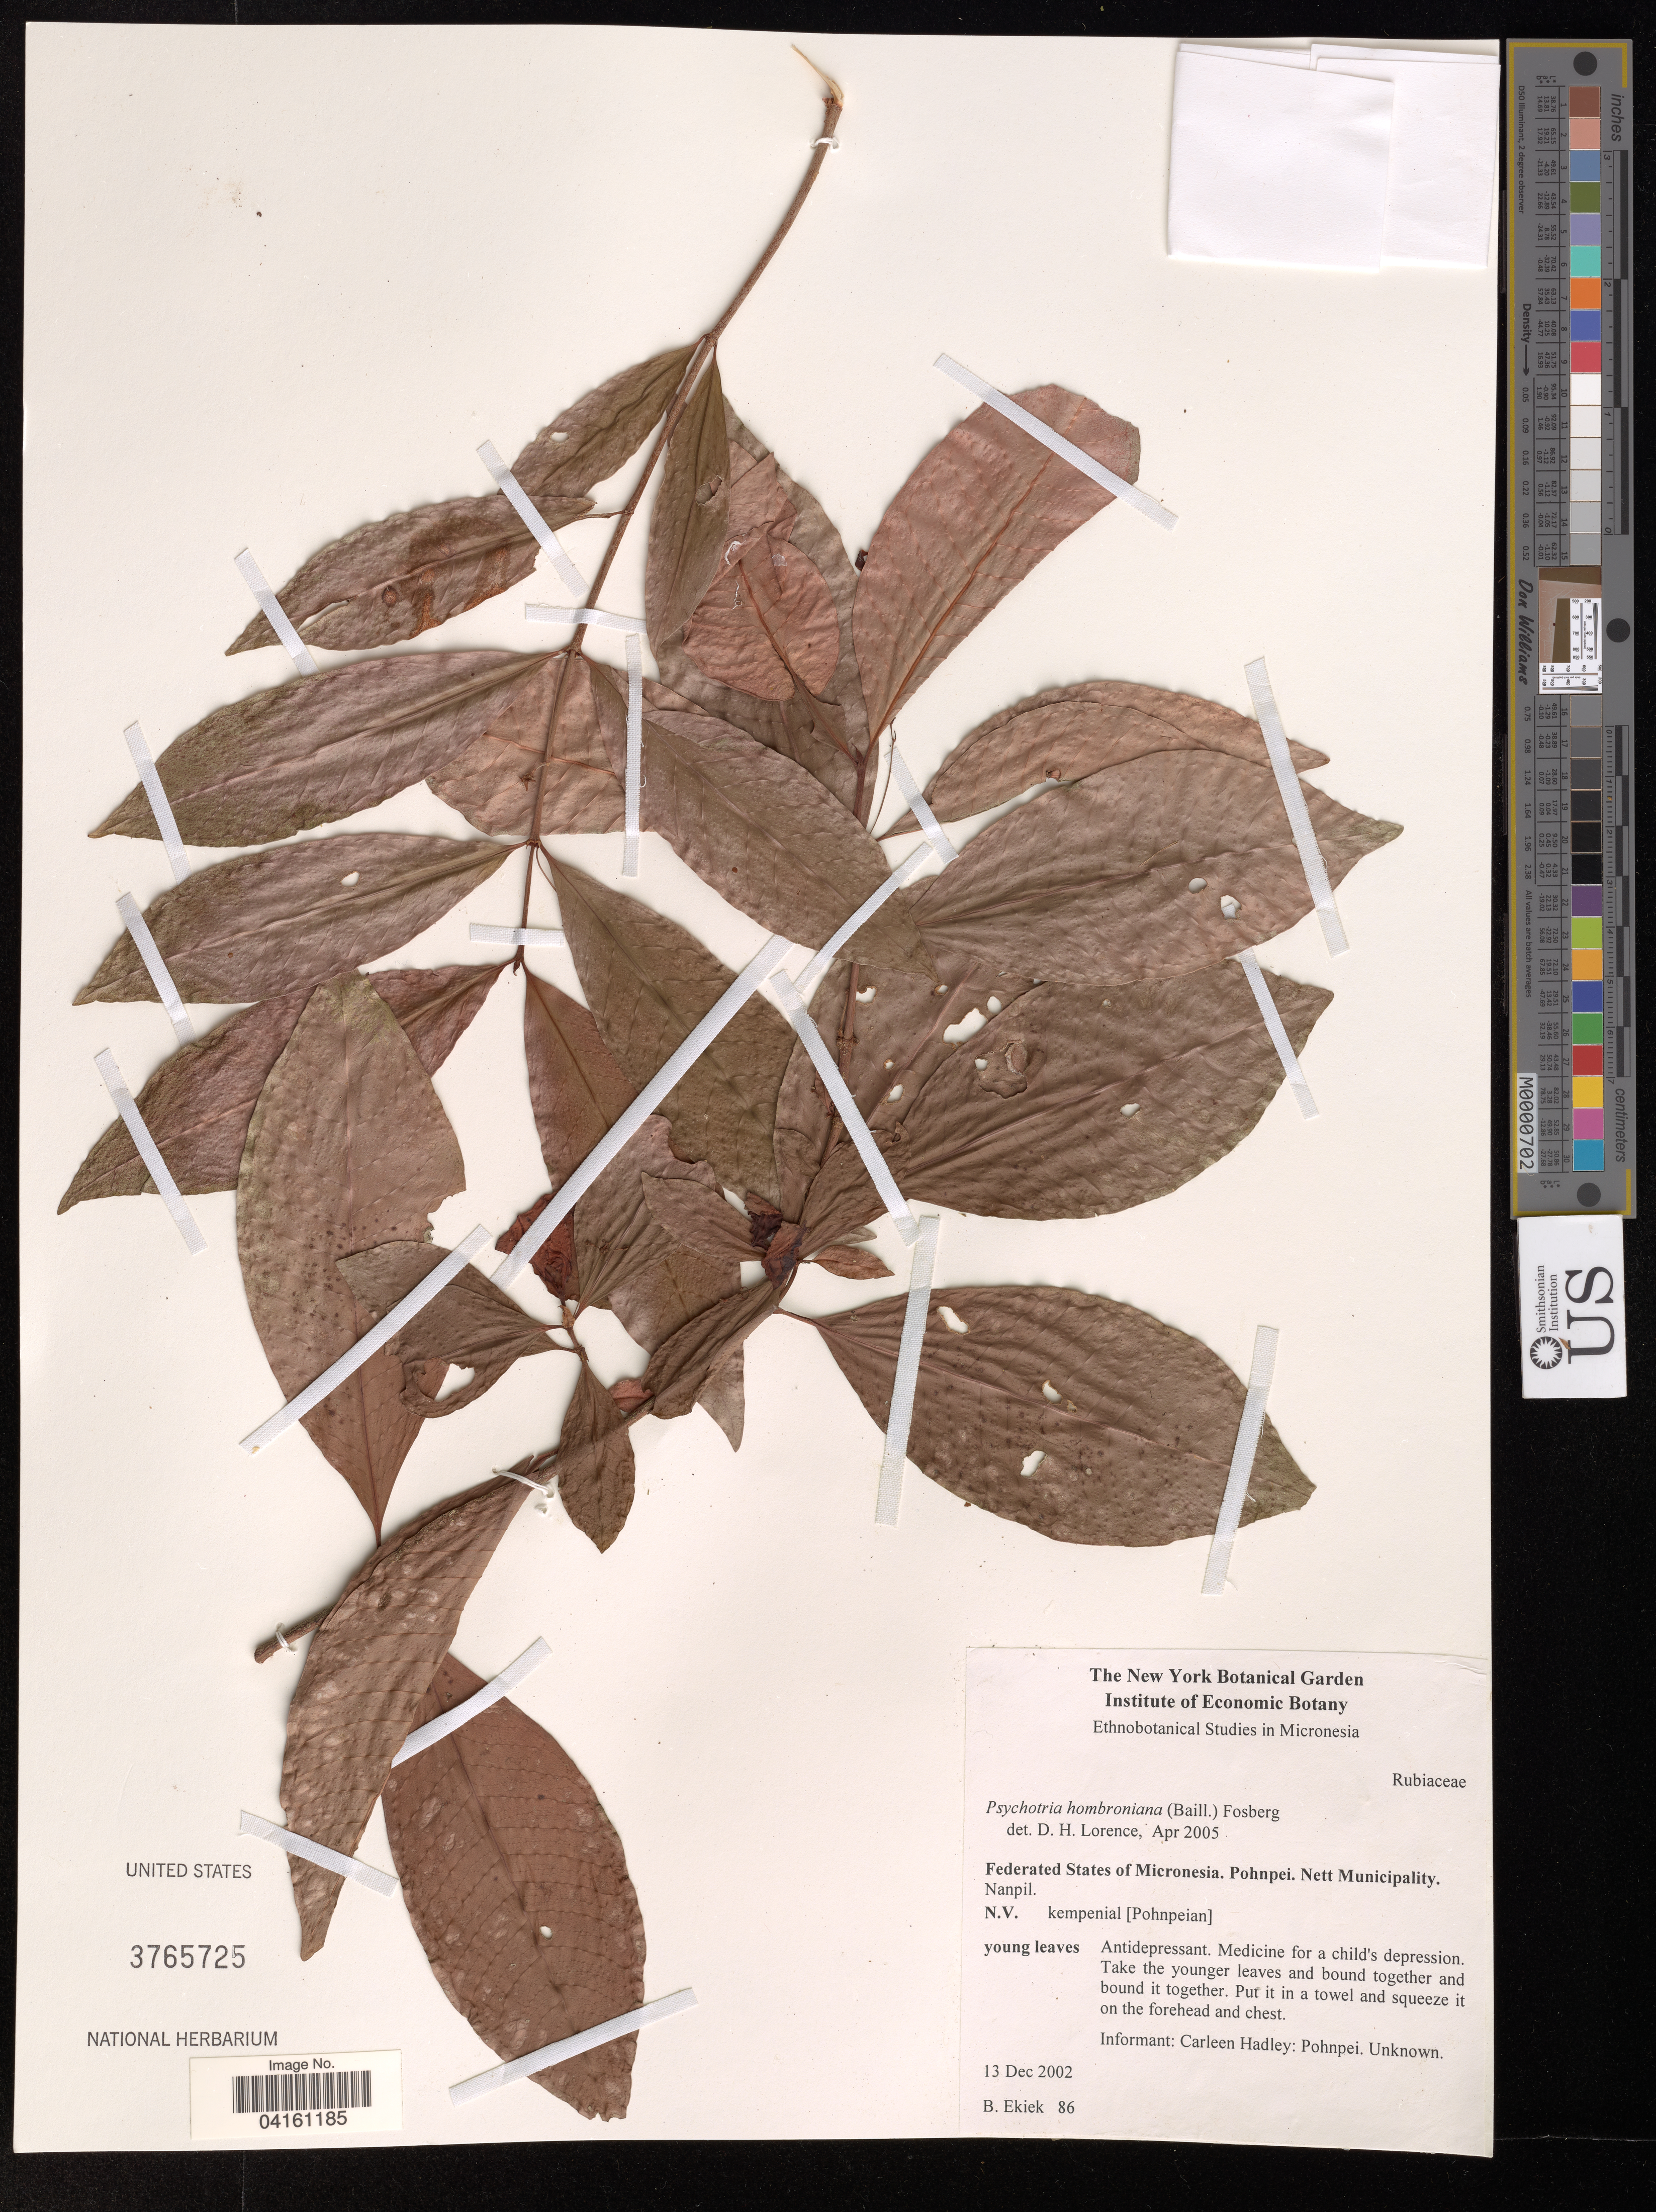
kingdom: Plantae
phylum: Tracheophyta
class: Magnoliopsida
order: Gentianales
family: Rubiaceae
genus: Psychotria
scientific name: Psychotria hombroniana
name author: (Baill.) Fosberg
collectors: B. Ekiek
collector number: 86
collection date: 2002-12-13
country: Micronesia, Federated States of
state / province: Pohnpei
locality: Nett Municipality. Nanpil.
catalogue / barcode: US 3765725